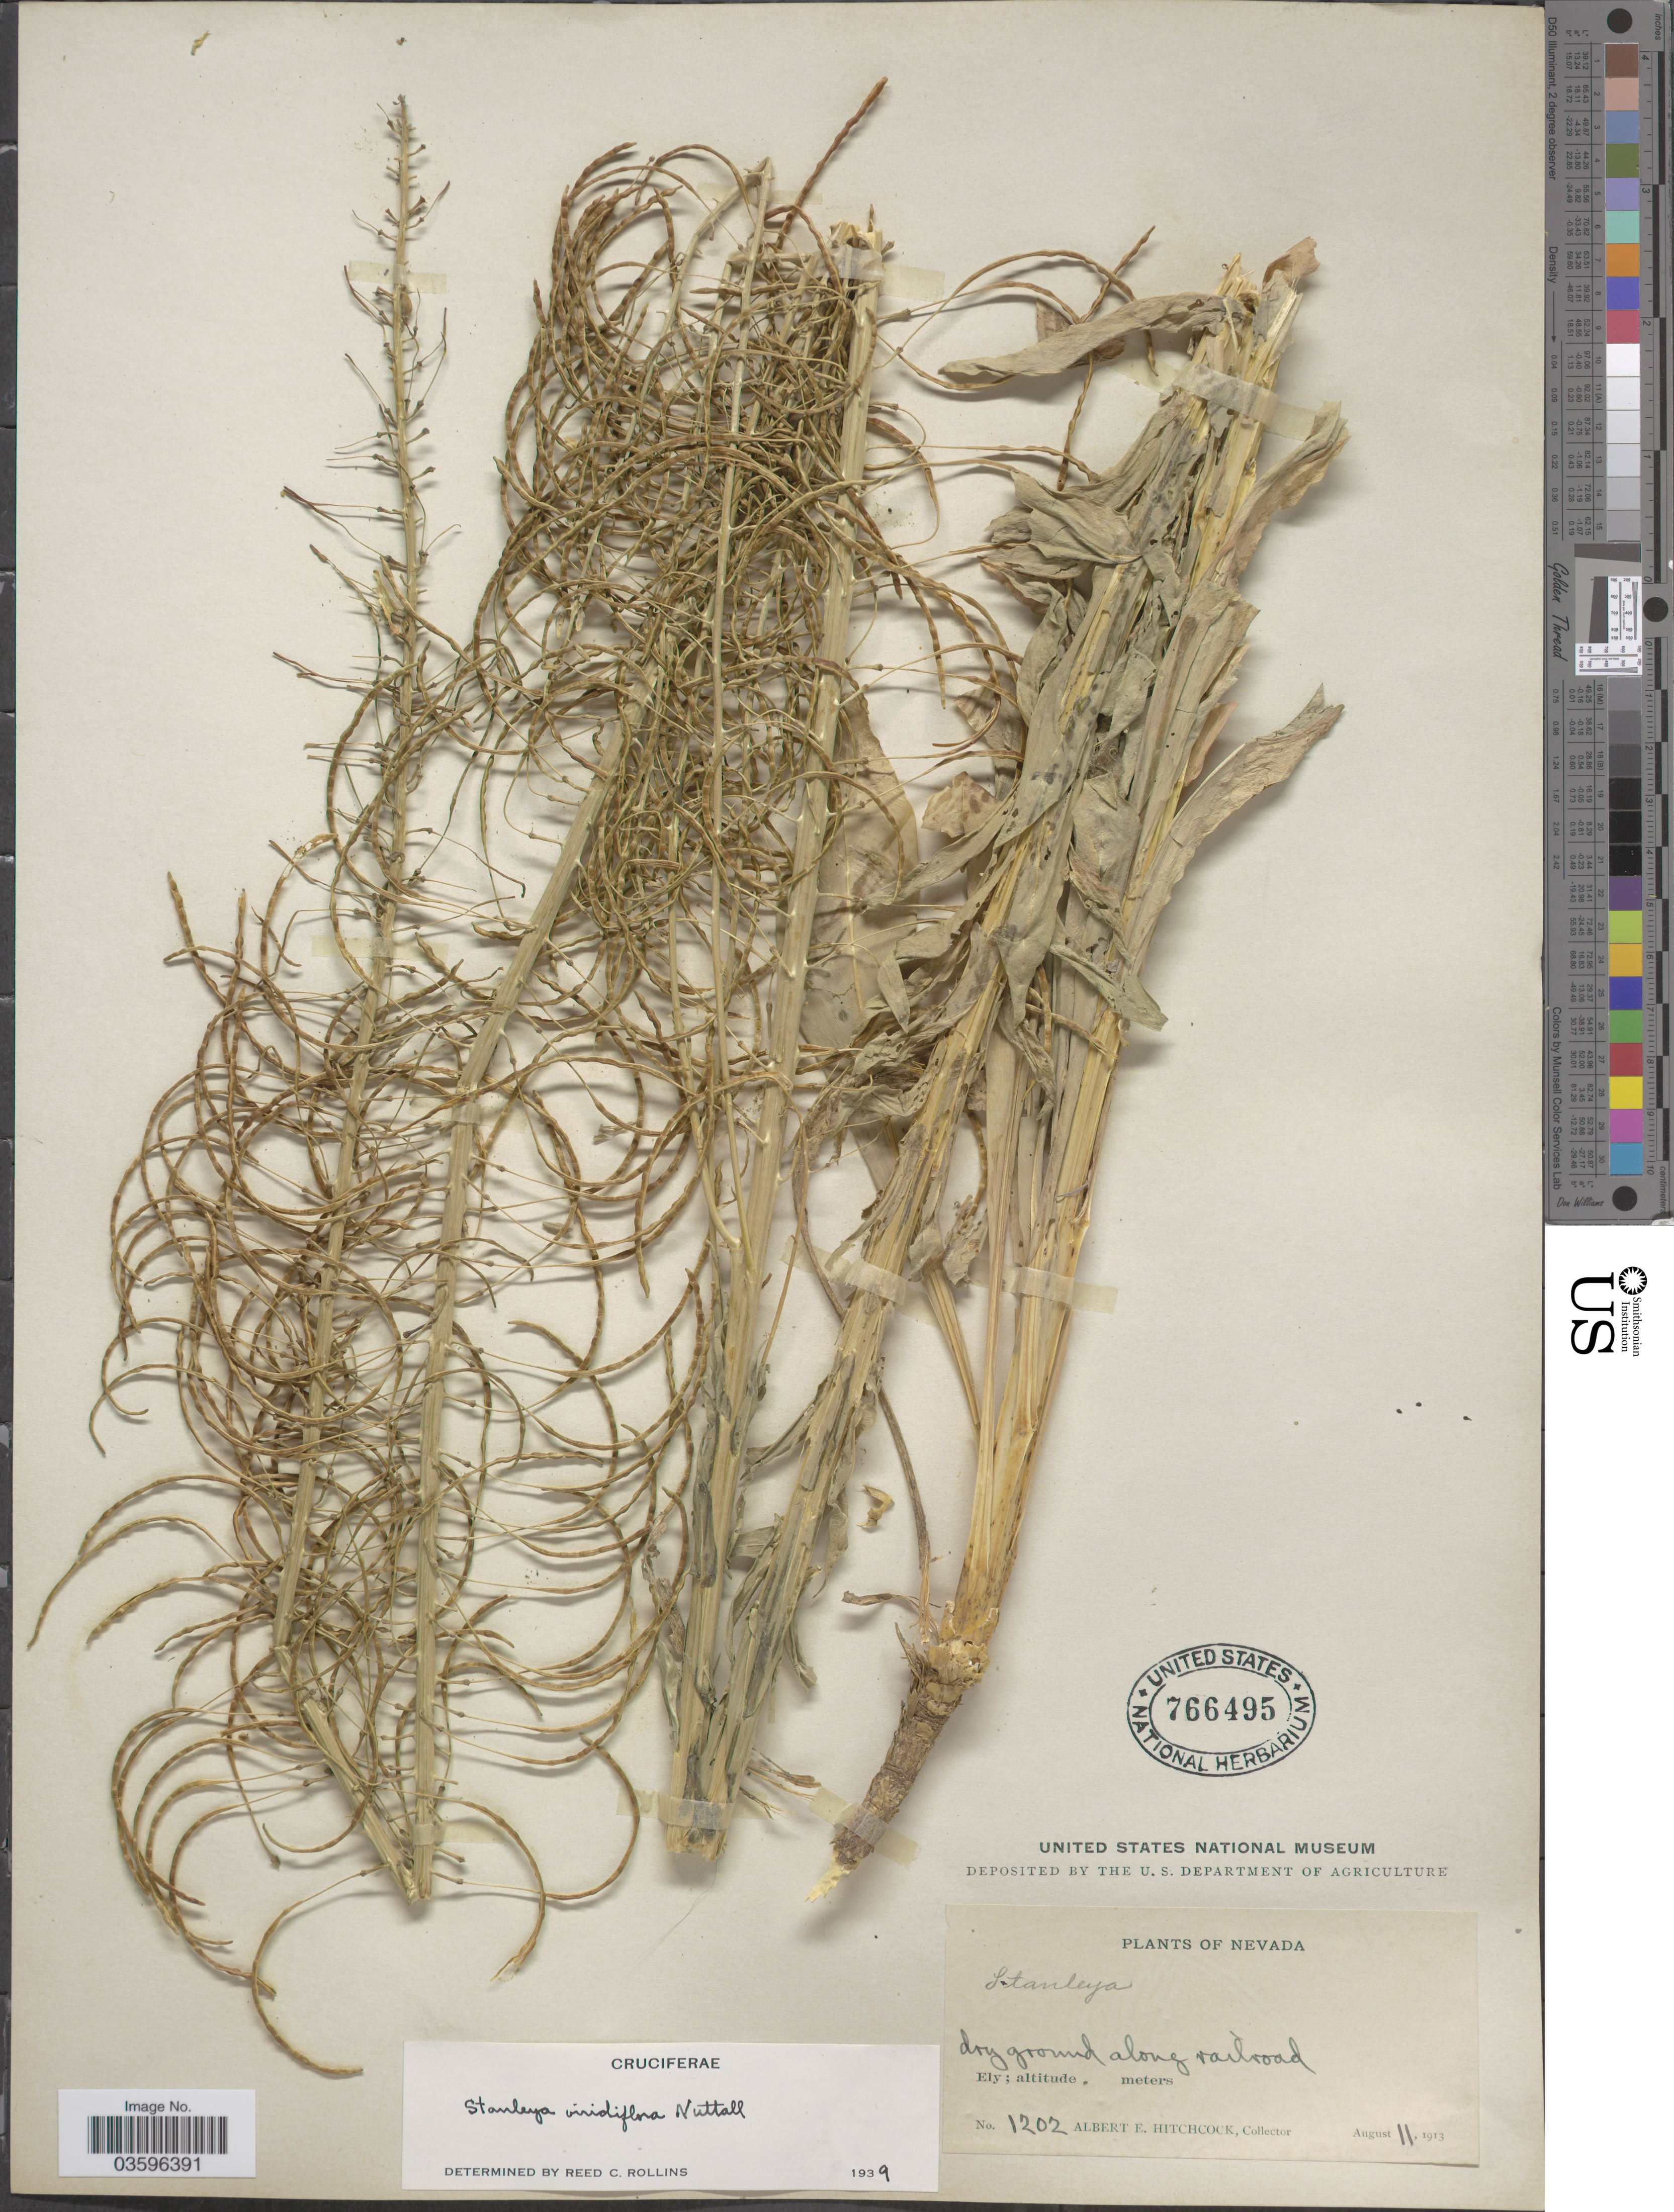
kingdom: Plantae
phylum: Tracheophyta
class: Magnoliopsida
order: Brassicales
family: Brassicaceae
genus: Stanleya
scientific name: Stanleya viridiflora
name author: Nutt.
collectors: A. Hitchcock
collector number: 1202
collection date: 1913-08-11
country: United States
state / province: Nevada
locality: Ely.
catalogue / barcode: US 766495